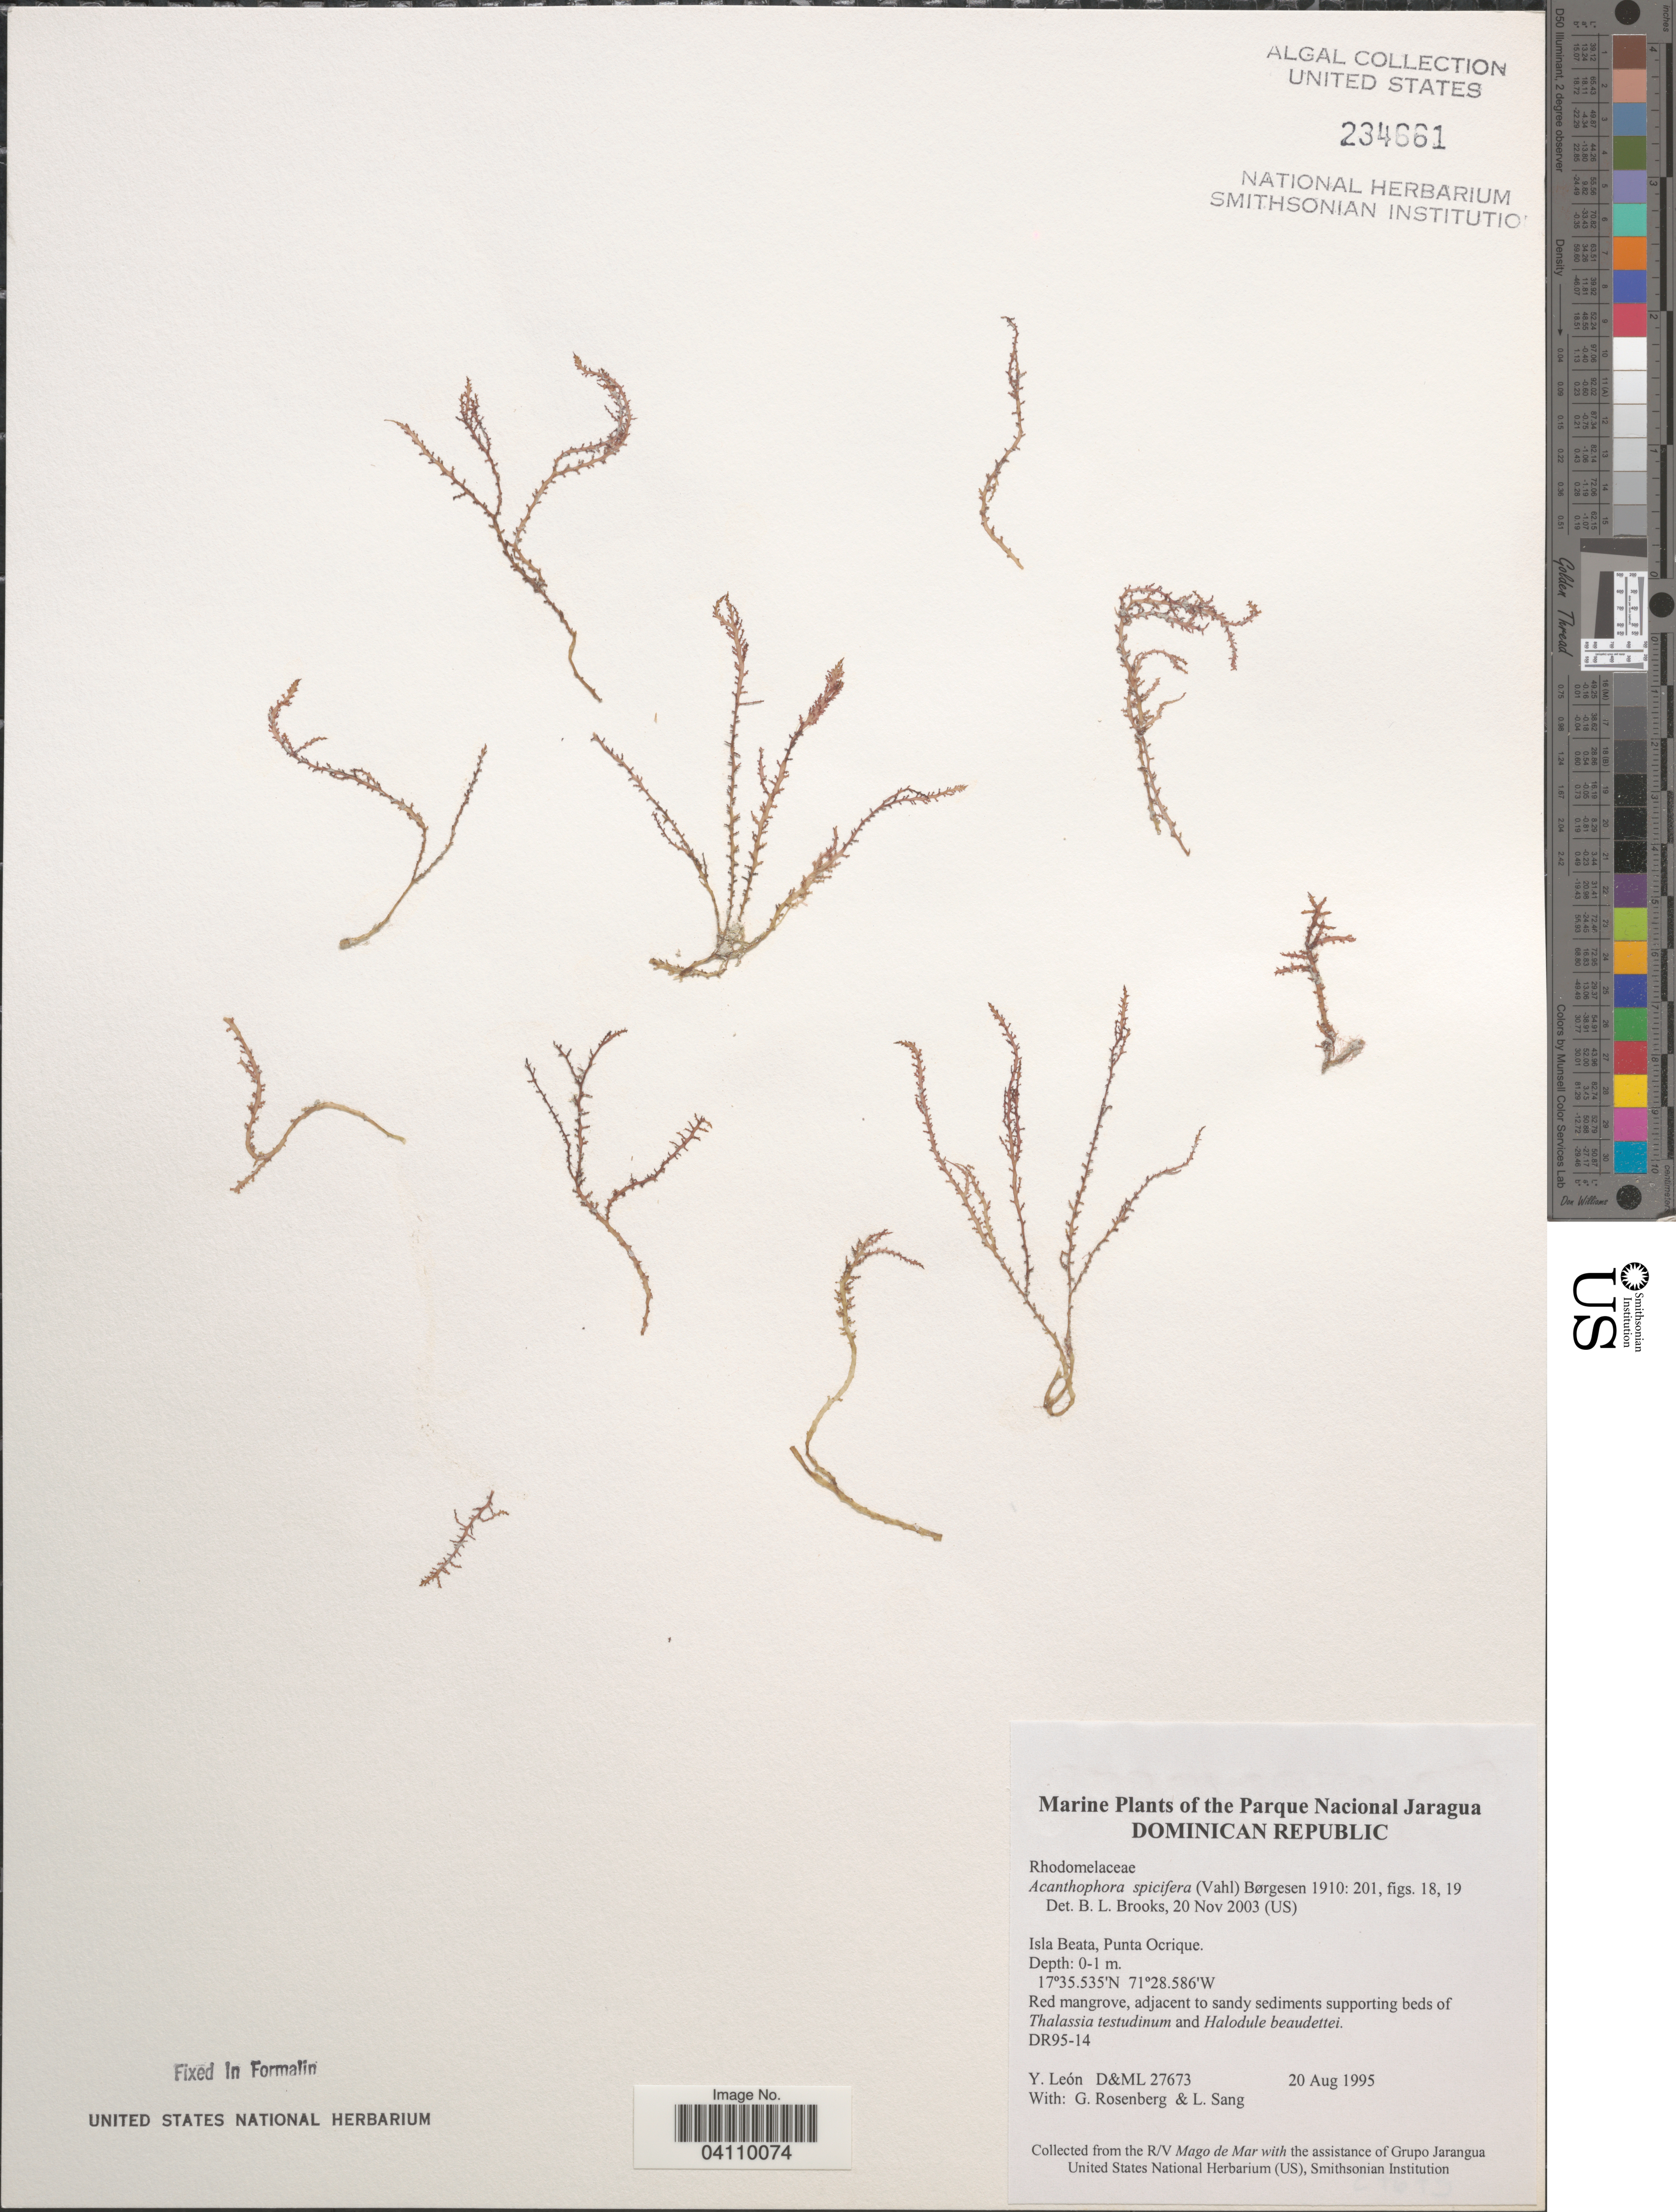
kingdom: Plantae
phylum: Rhodophyta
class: Florideophyceae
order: Ceramiales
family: Rhodomelaceae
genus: Acanthophora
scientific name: Acanthophora spicifera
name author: (Vahl) Børgesen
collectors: Y. León, G. Rosenberg & L. Sang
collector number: D&ML 27673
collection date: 1995-08-20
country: Dominican Republic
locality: The Parque Nacional Jaragua. Isla Beata, Punta Ocrique. DR95-14 [unsure placement].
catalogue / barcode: US 234661